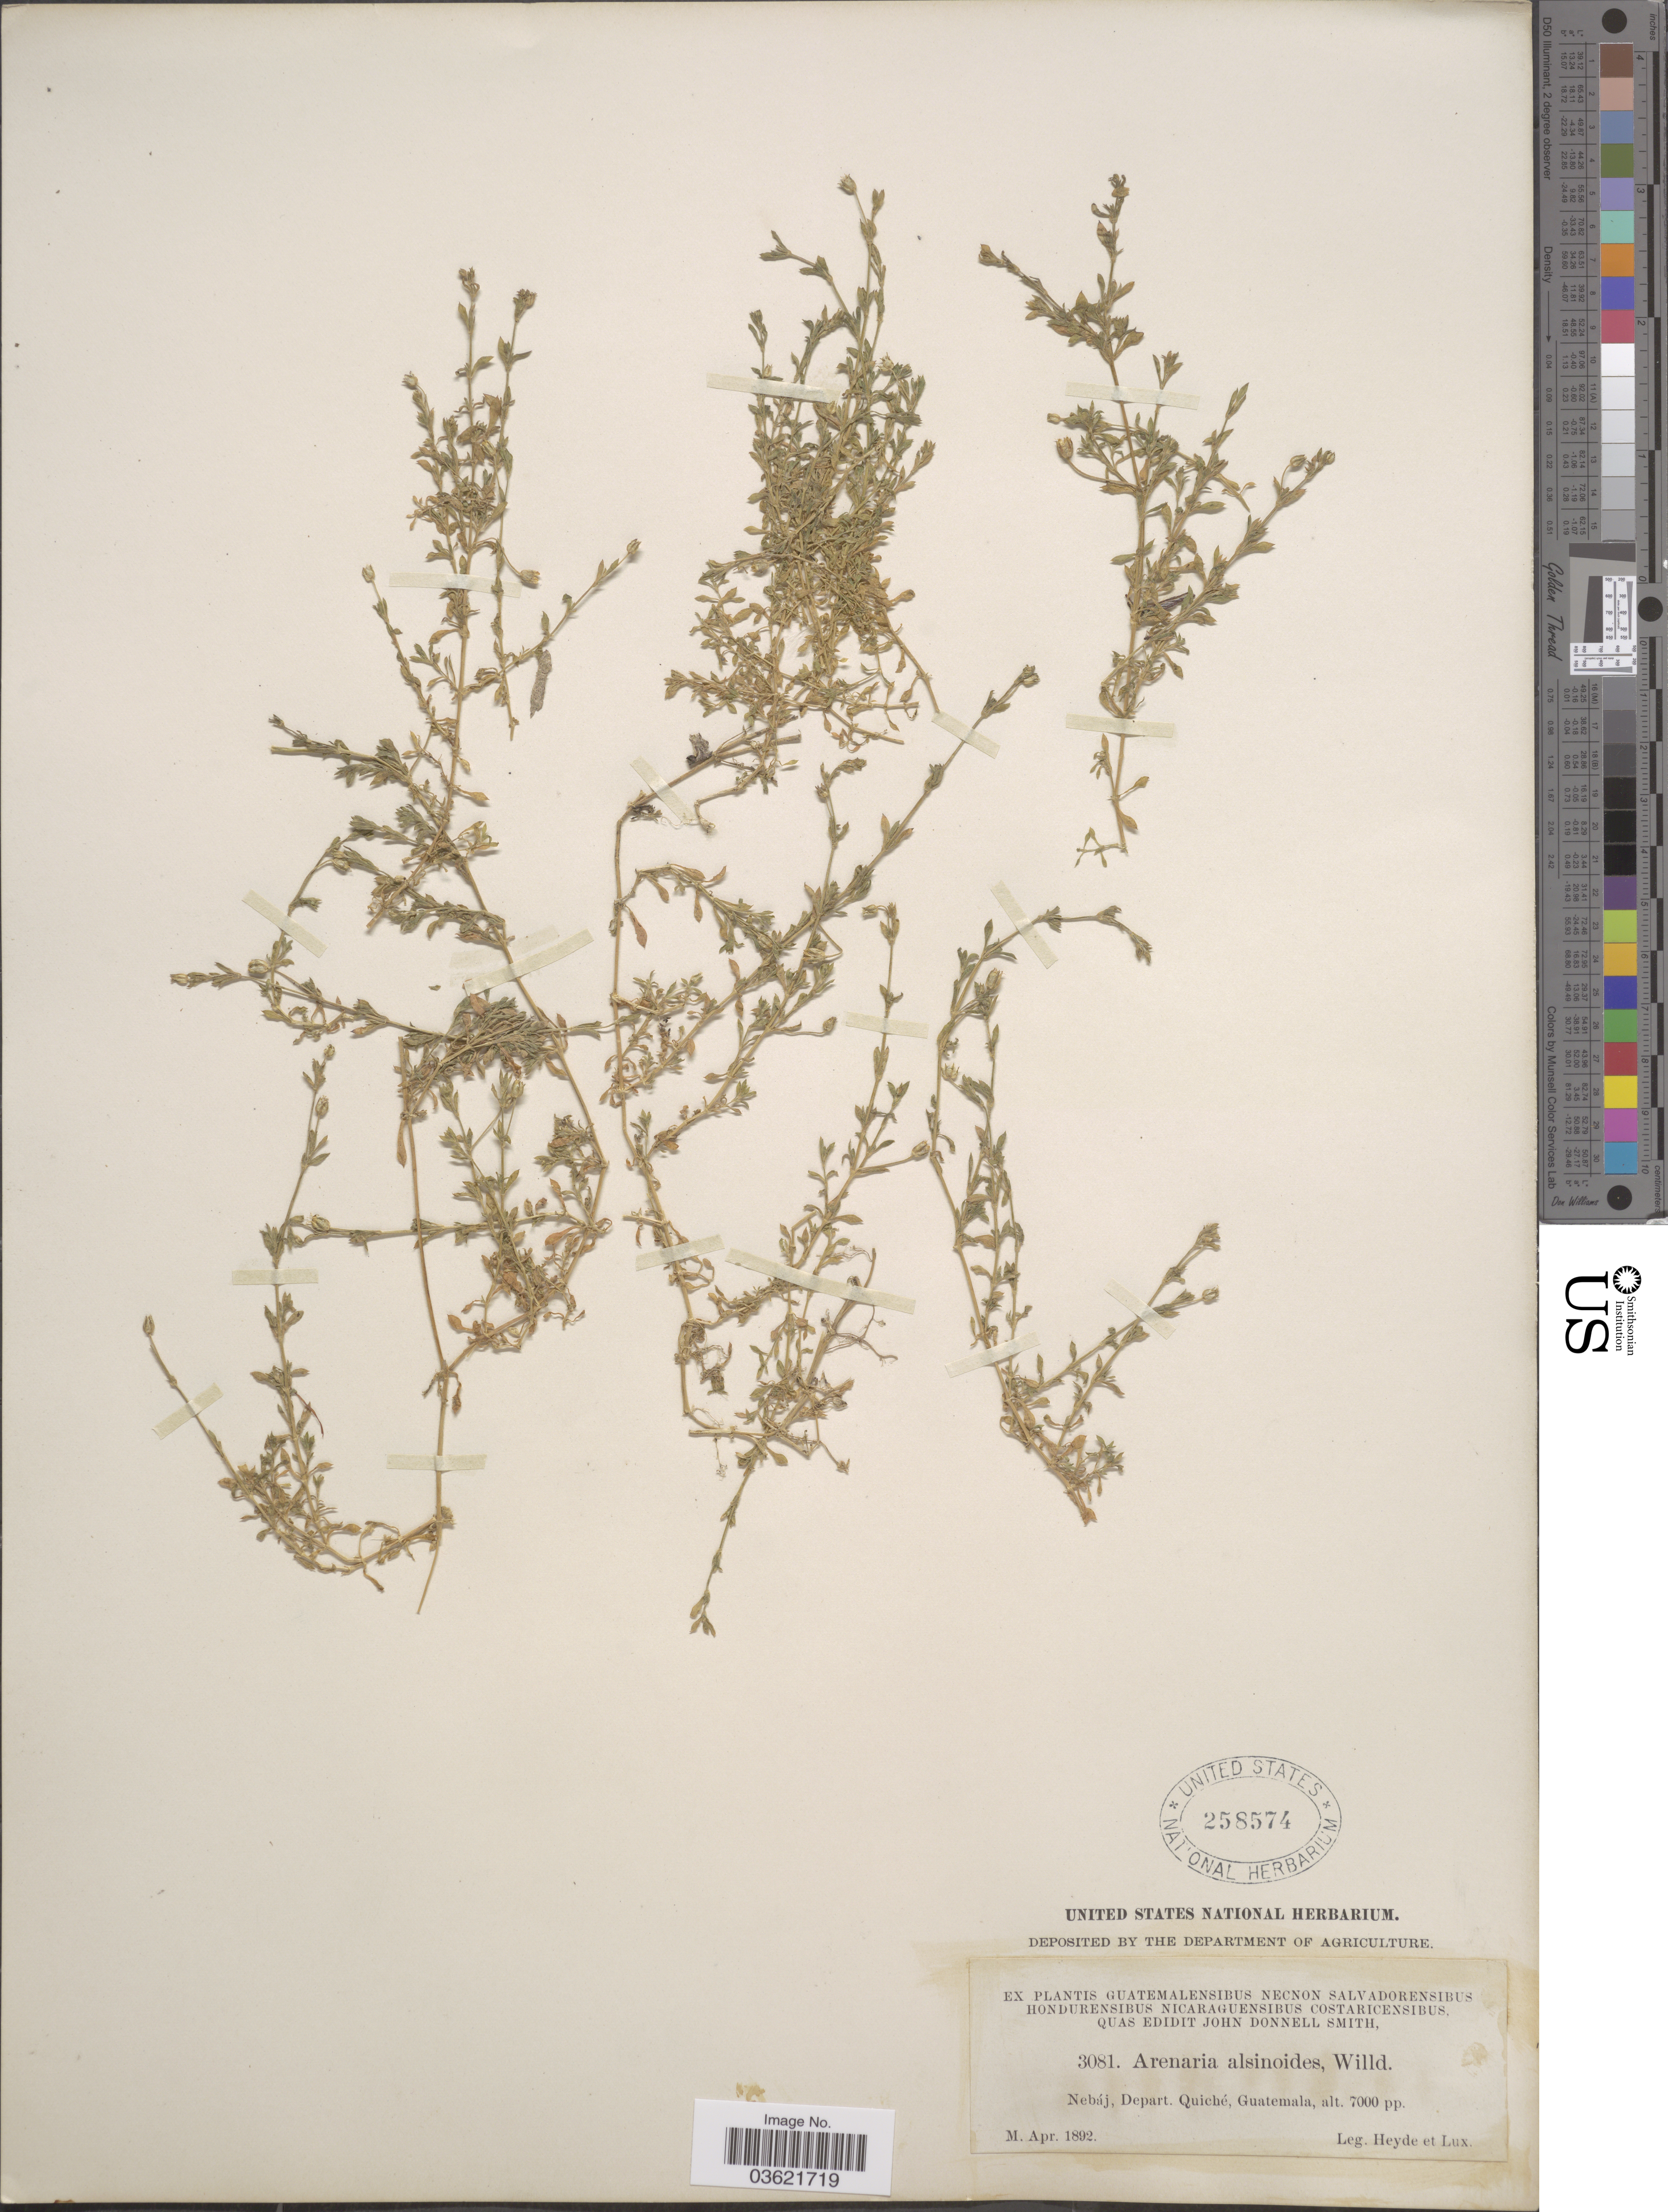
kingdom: Plantae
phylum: Tracheophyta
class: Magnoliopsida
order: Caryophyllales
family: Caryophyllaceae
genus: Arenaria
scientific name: Arenaria sp.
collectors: Heyde & Lux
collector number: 3081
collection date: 1892-04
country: Guatemala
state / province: El Quiché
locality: Nebáj, Depart. Quiché.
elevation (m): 2134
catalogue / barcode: US 258574